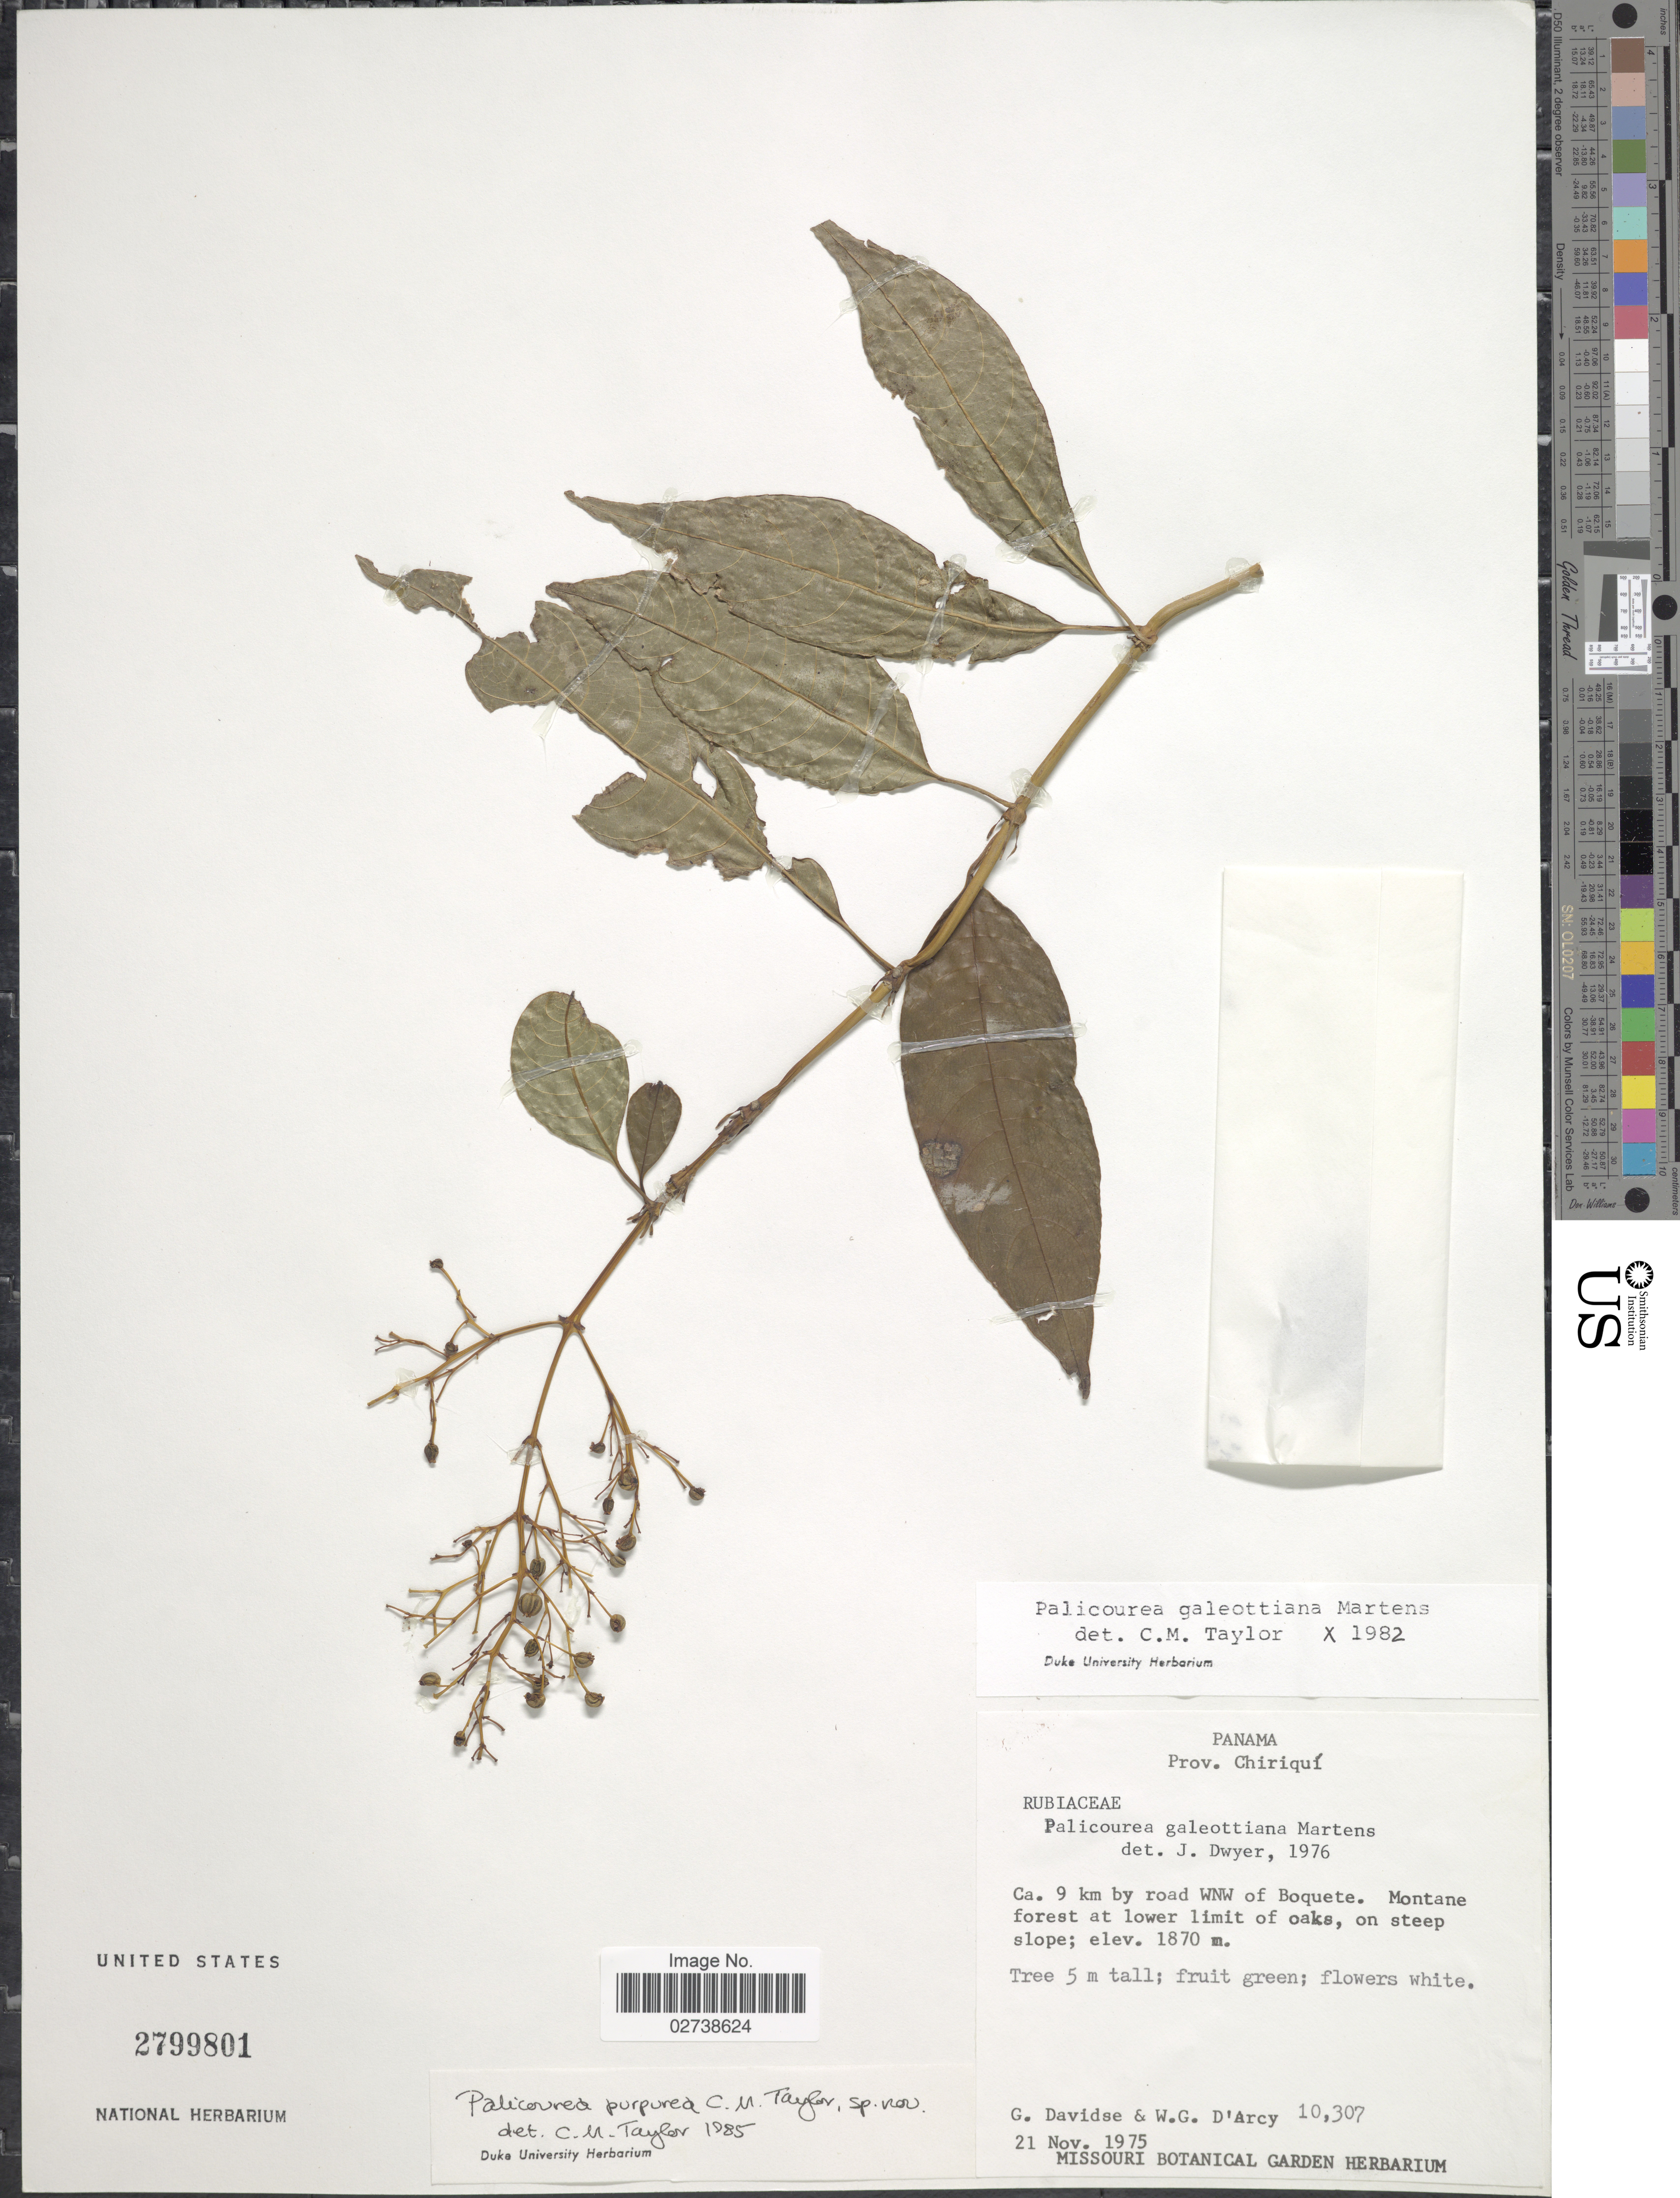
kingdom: Plantae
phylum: Tracheophyta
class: Magnoliopsida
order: Gentianales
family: Rubiaceae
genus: Palicourea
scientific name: Palicourea purpurea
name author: C.M. Taylor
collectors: G. Davidse & W. G. D'Arcy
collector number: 10307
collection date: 1975-11-21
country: Panama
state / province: Chiriqui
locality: Ca. 9 km by road WNW of Boquete. Montane forest at lower limit of oaks, on steep slope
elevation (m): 1870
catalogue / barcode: US 2799801